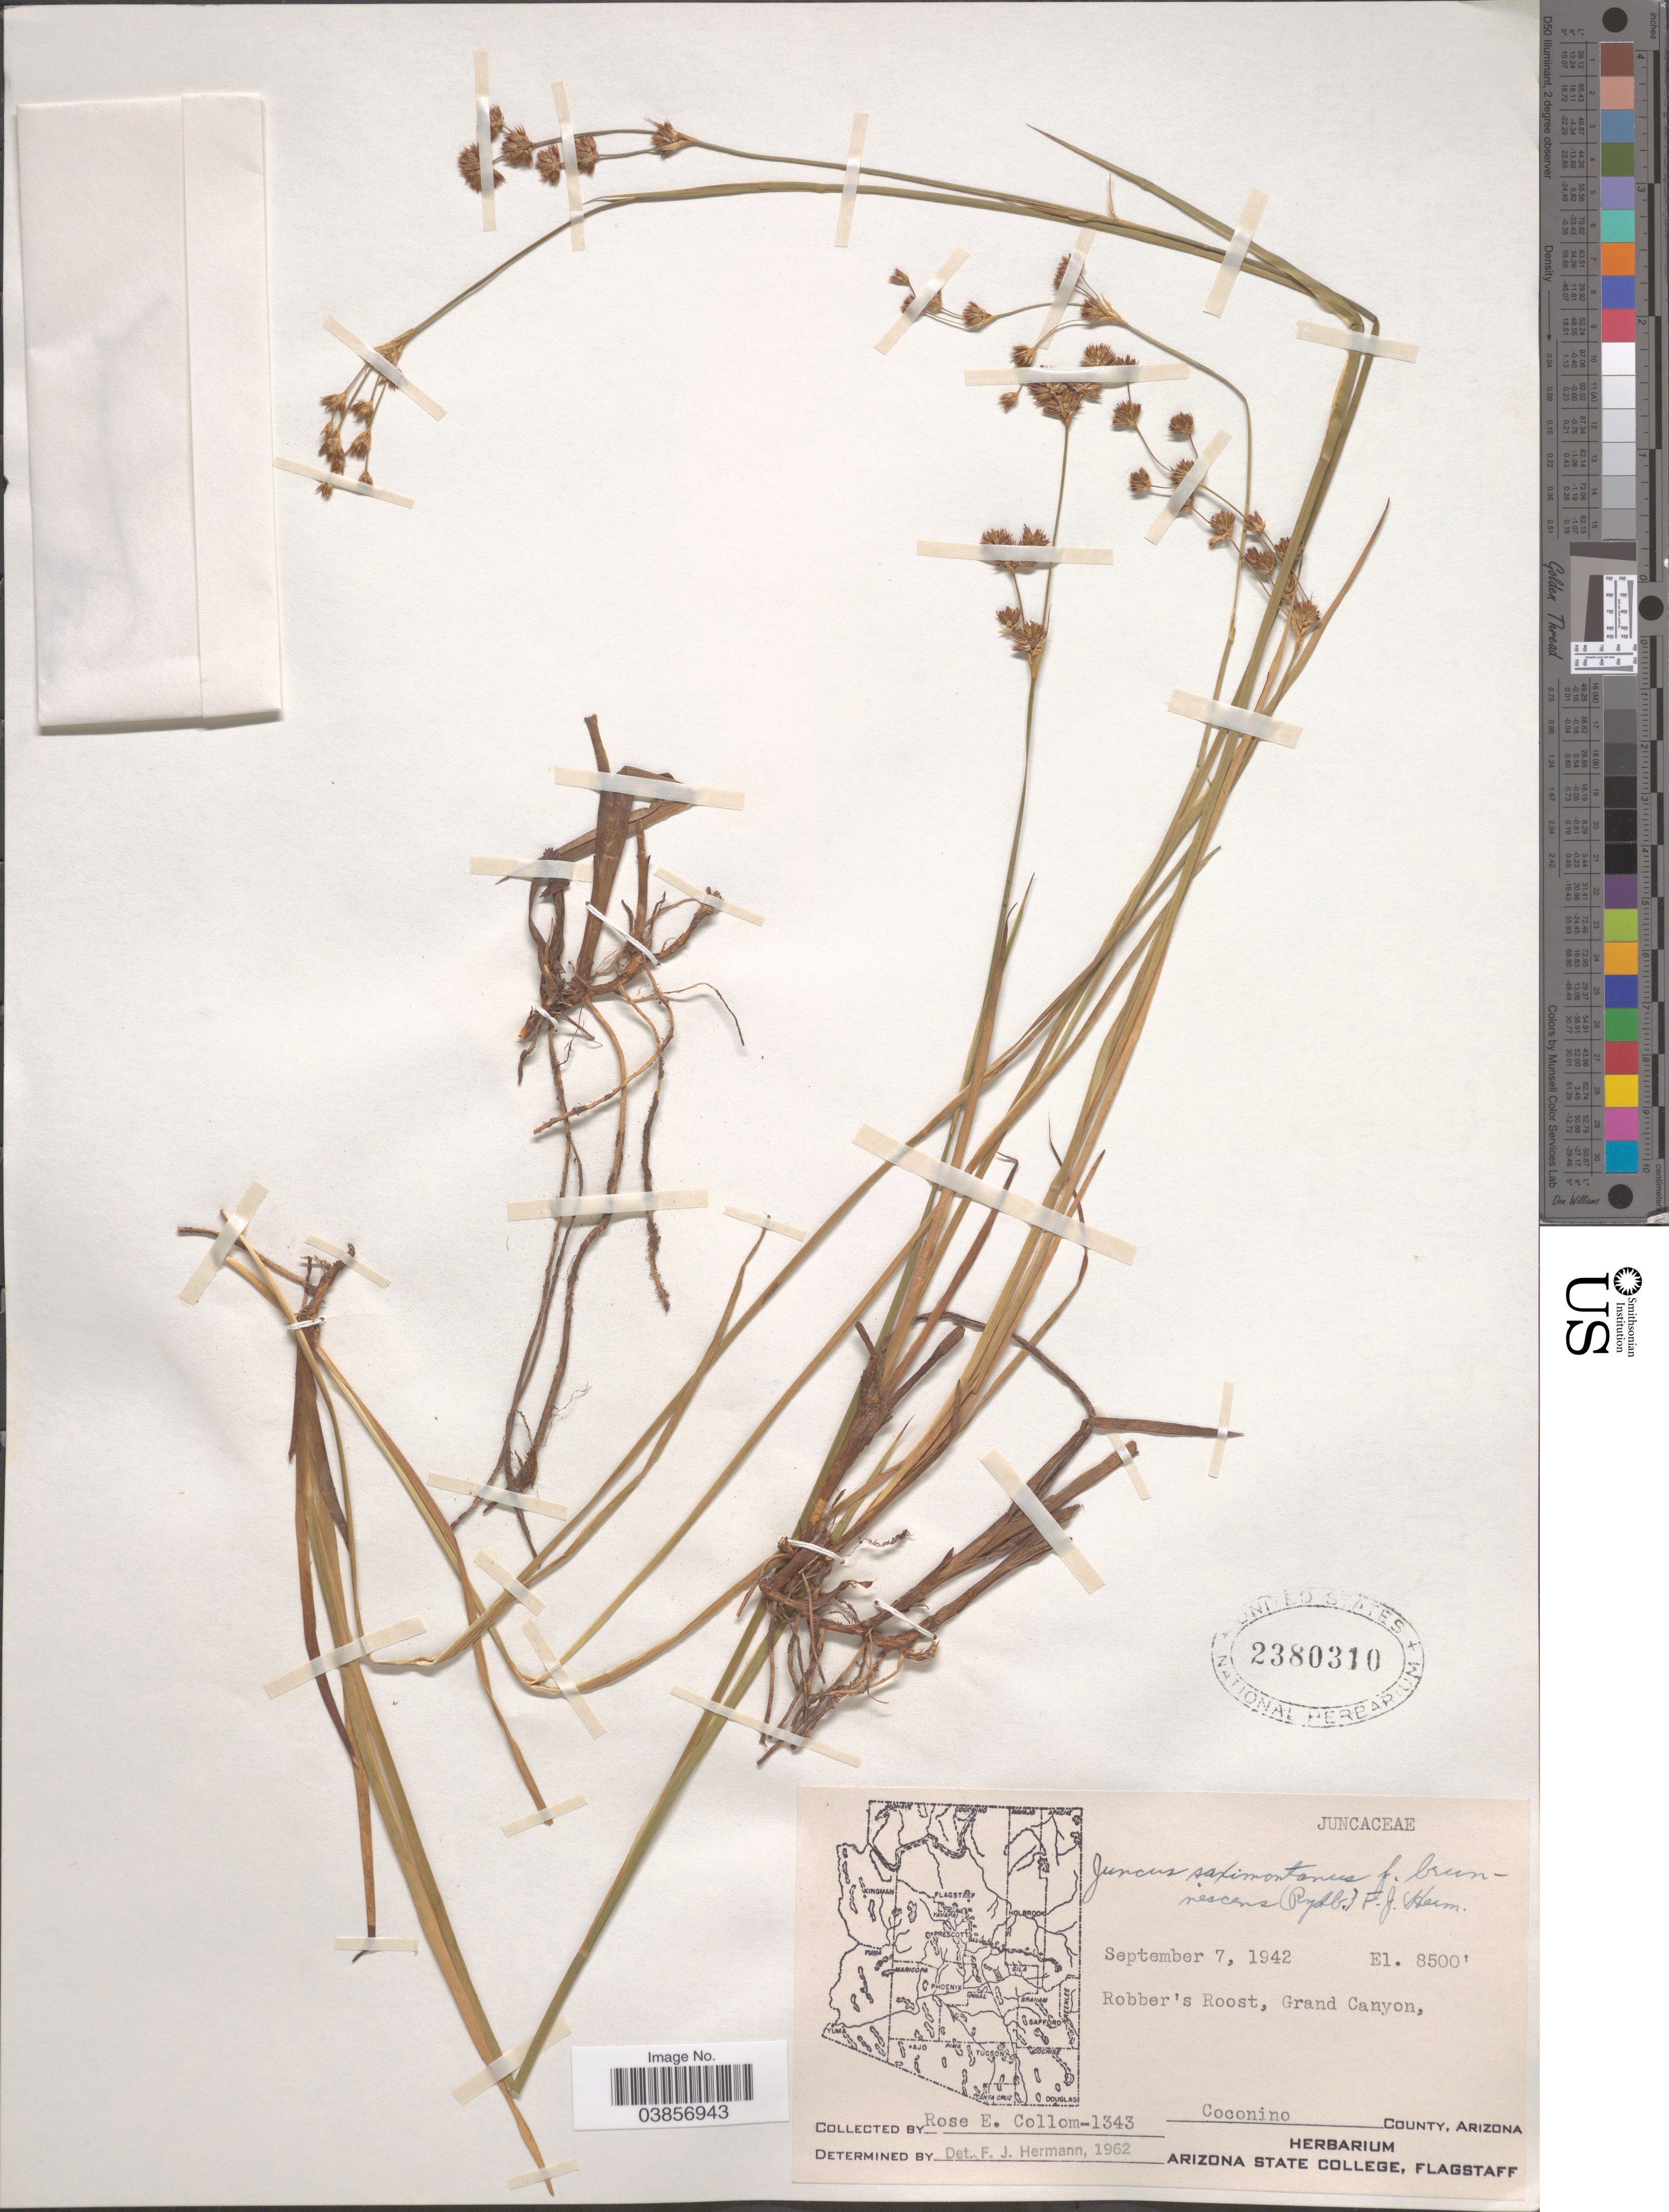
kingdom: Plantae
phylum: Tracheophyta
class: Liliopsida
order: Poales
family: Juncaceae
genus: Juncus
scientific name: Juncus saximontanus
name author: A. Nelson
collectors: R. E. Collom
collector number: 1343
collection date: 1942-09-07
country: United States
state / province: Arizona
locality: Robber's Roost, Grand Canyon, Coconino County.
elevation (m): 2591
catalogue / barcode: US 2380310